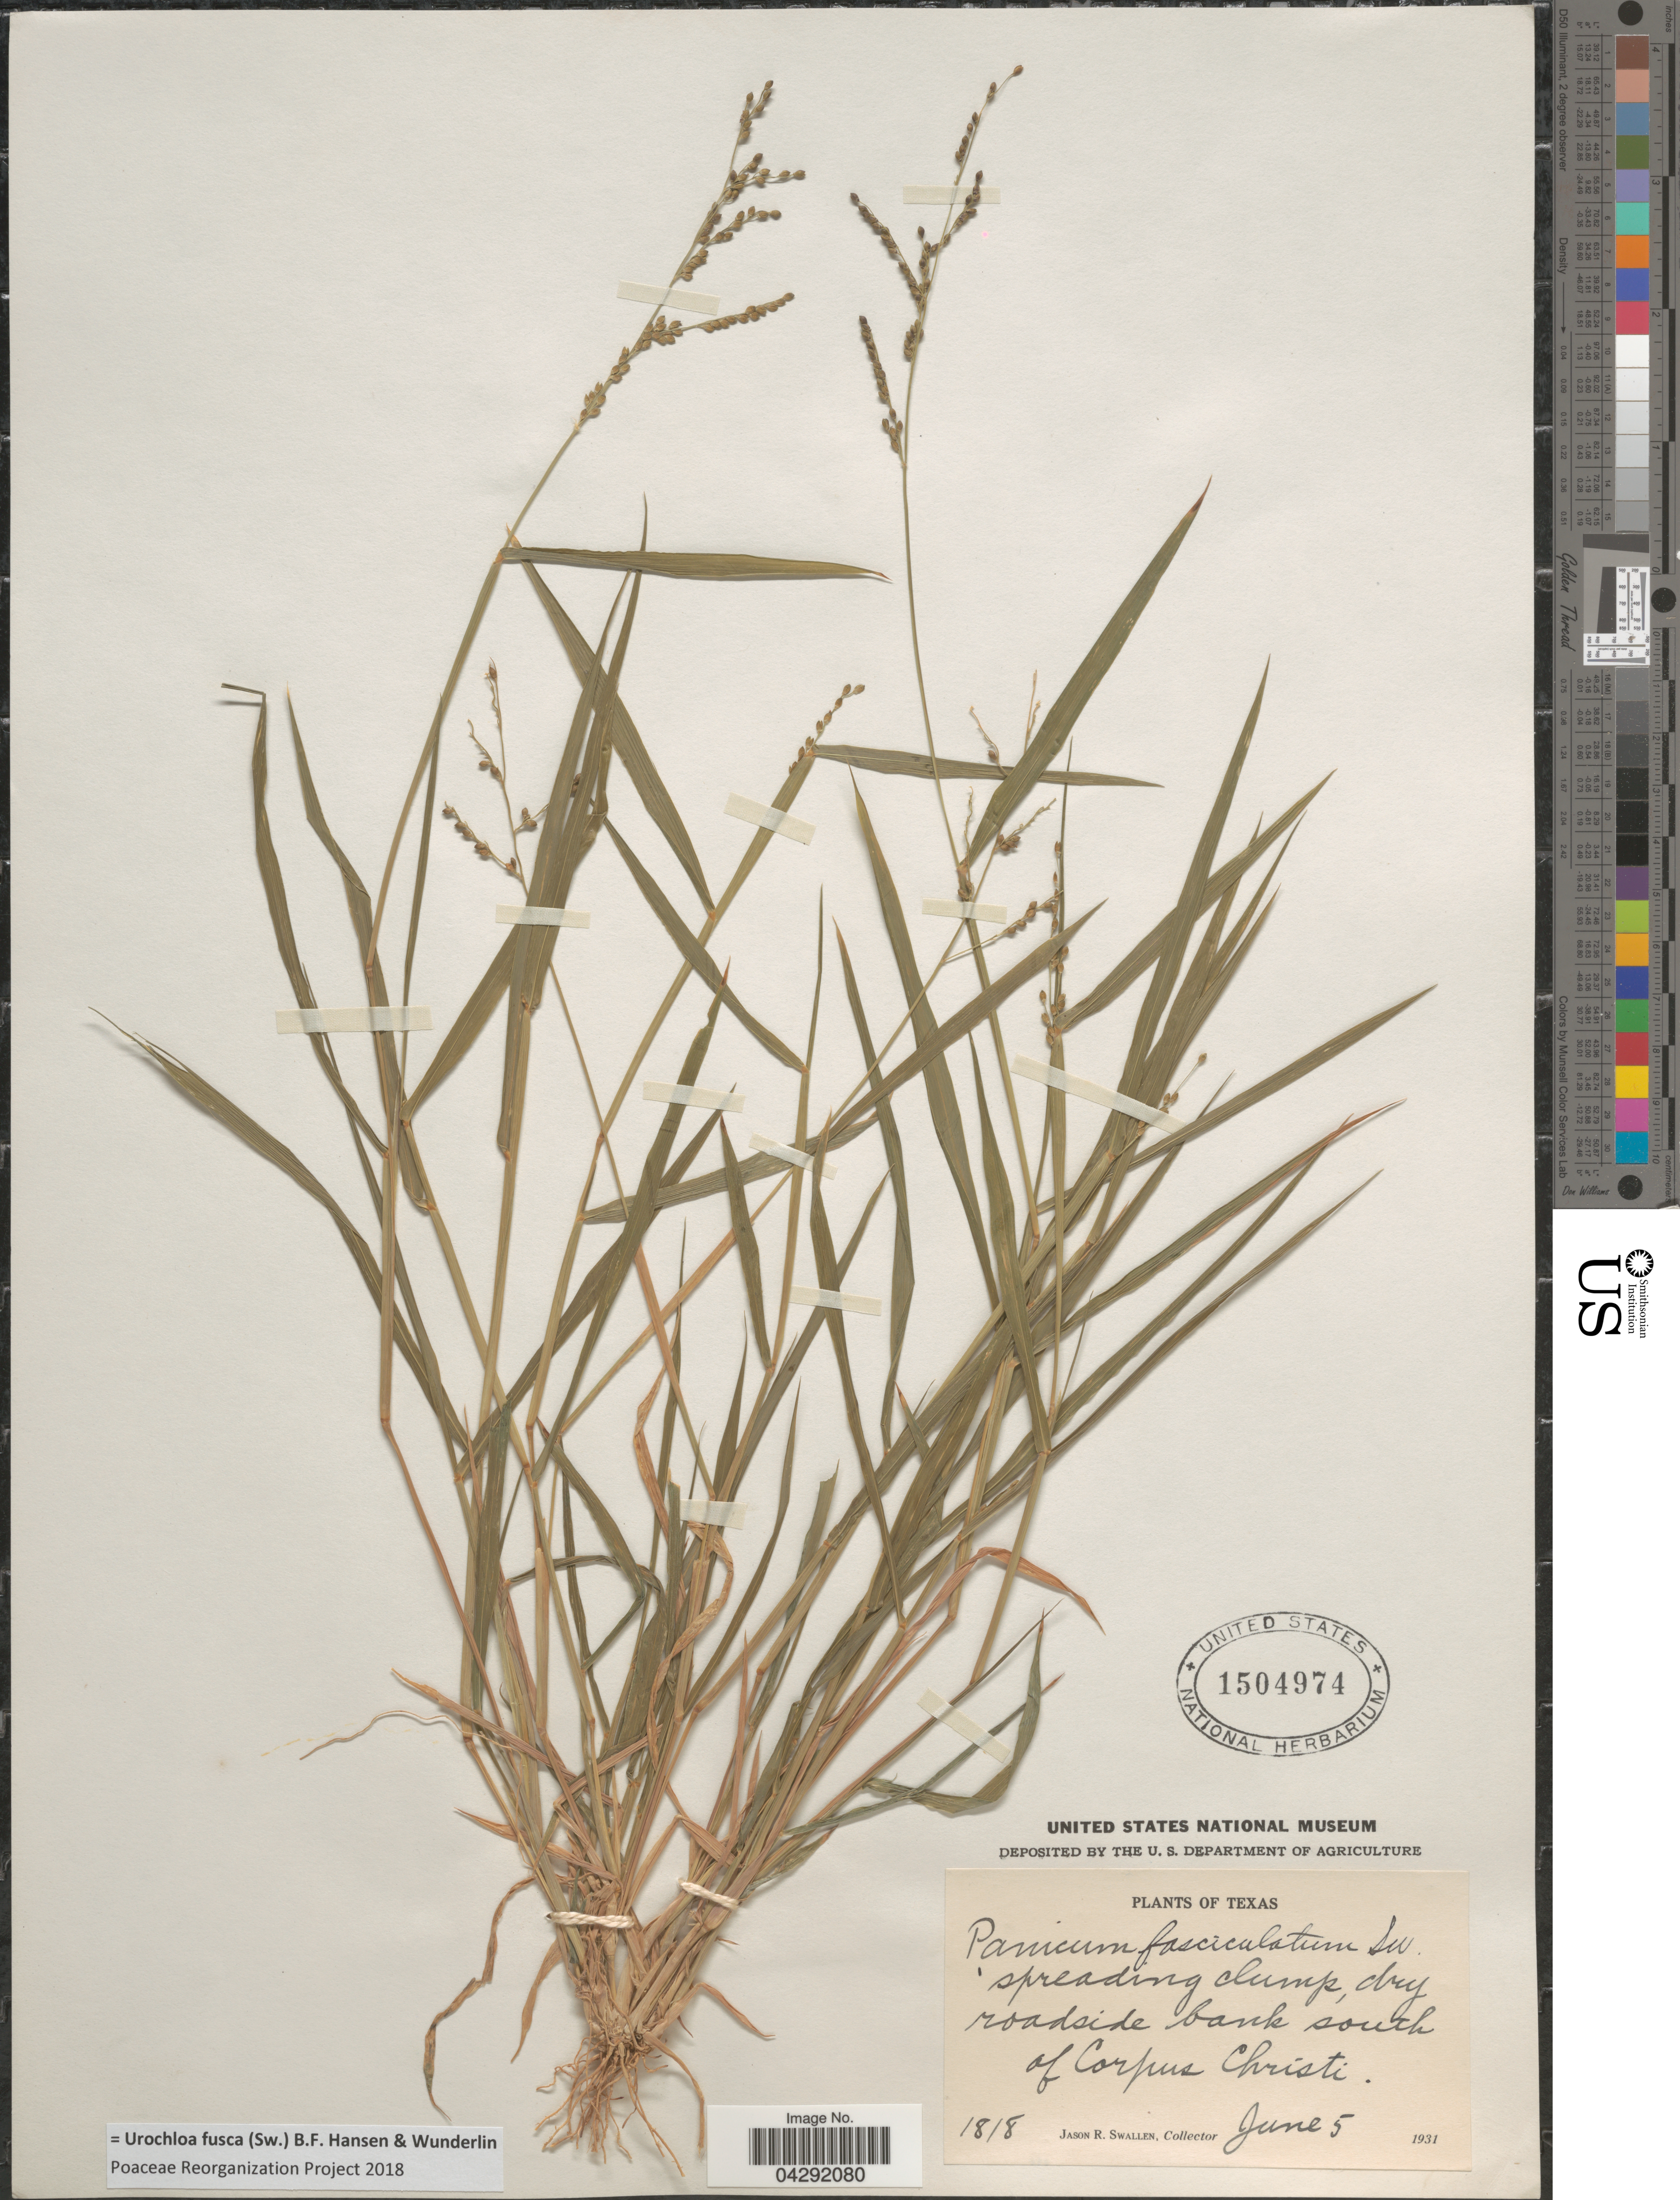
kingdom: Plantae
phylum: Tracheophyta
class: Liliopsida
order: Poales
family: Poaceae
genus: Urochloa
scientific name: Urochloa fusca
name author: (Sw.) B.F. Hansen & Wunderlin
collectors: J. R. Swallen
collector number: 1818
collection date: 1931-06-05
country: United States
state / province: Texas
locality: Dry roadside bank south of Corpus Christi.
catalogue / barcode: US 1504974